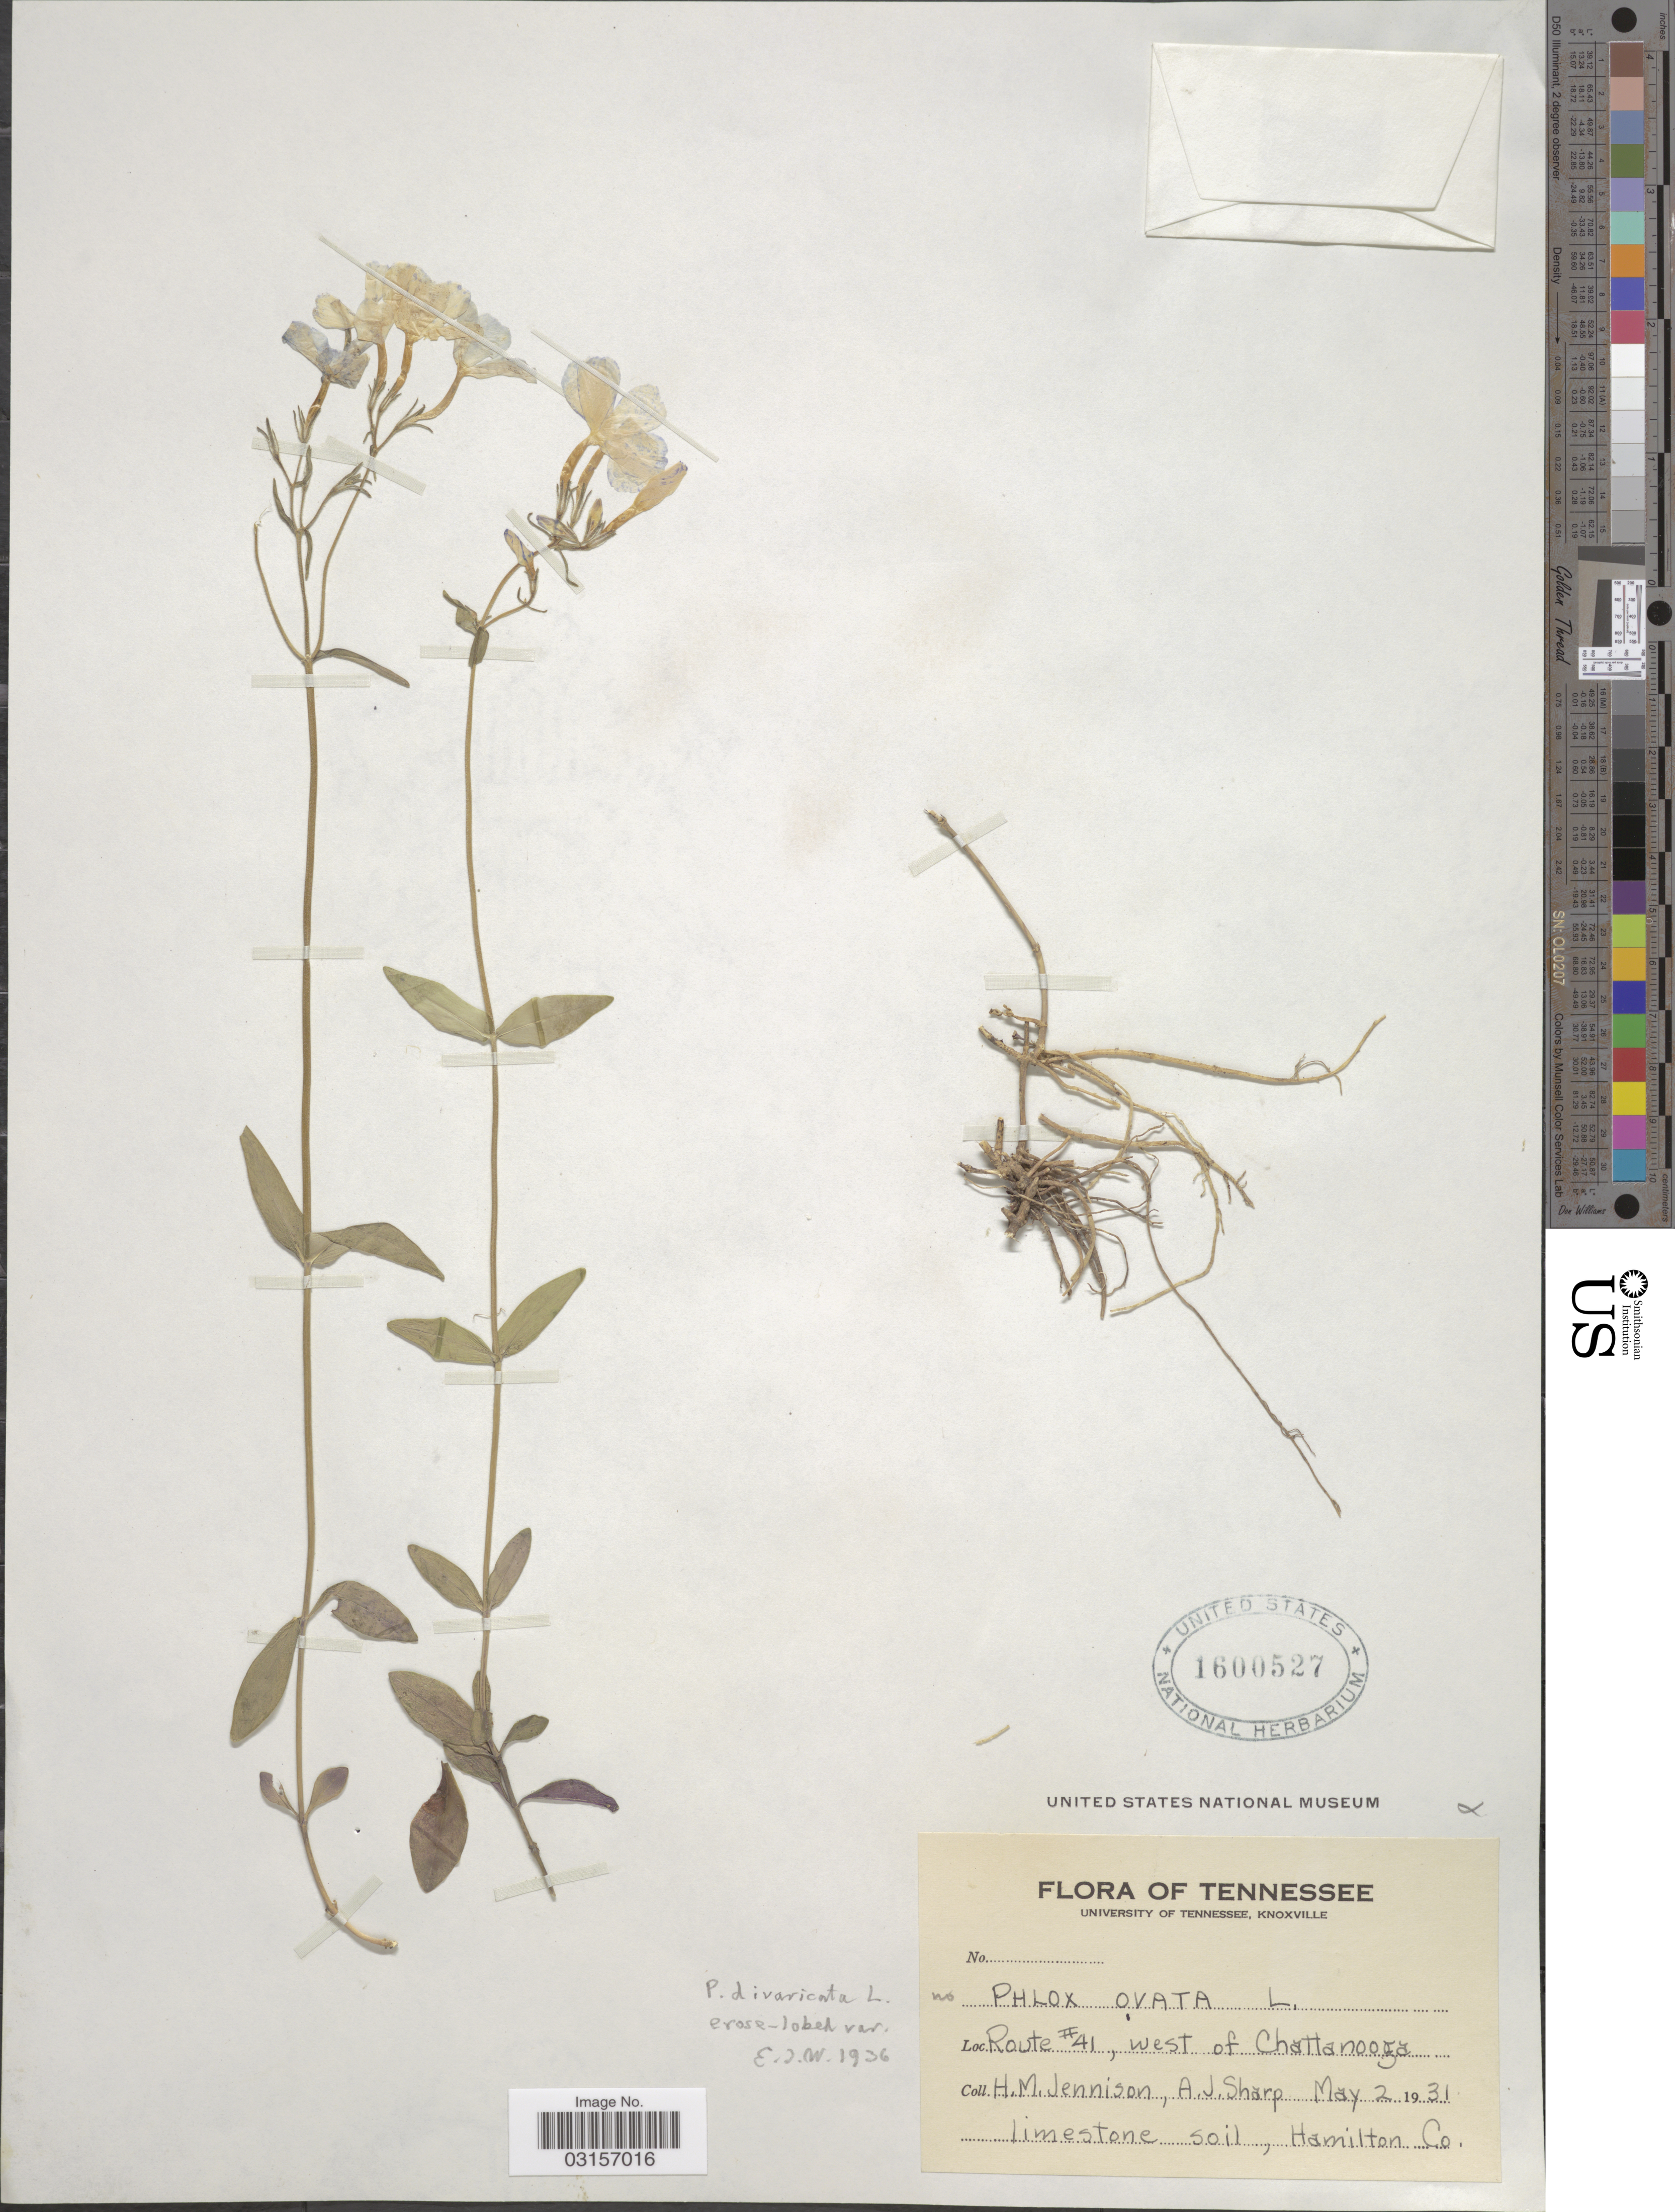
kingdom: Plantae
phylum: Tracheophyta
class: Magnoliopsida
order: Ericales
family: Polemoniaceae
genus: Phlox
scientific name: Phlox divaricata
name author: L.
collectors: H. Jennison & A. J. Sharp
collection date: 1931-05-02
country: United States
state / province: Tennessee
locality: Route #41, west of Chattanooga, Hamilton Co.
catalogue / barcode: US 1600527